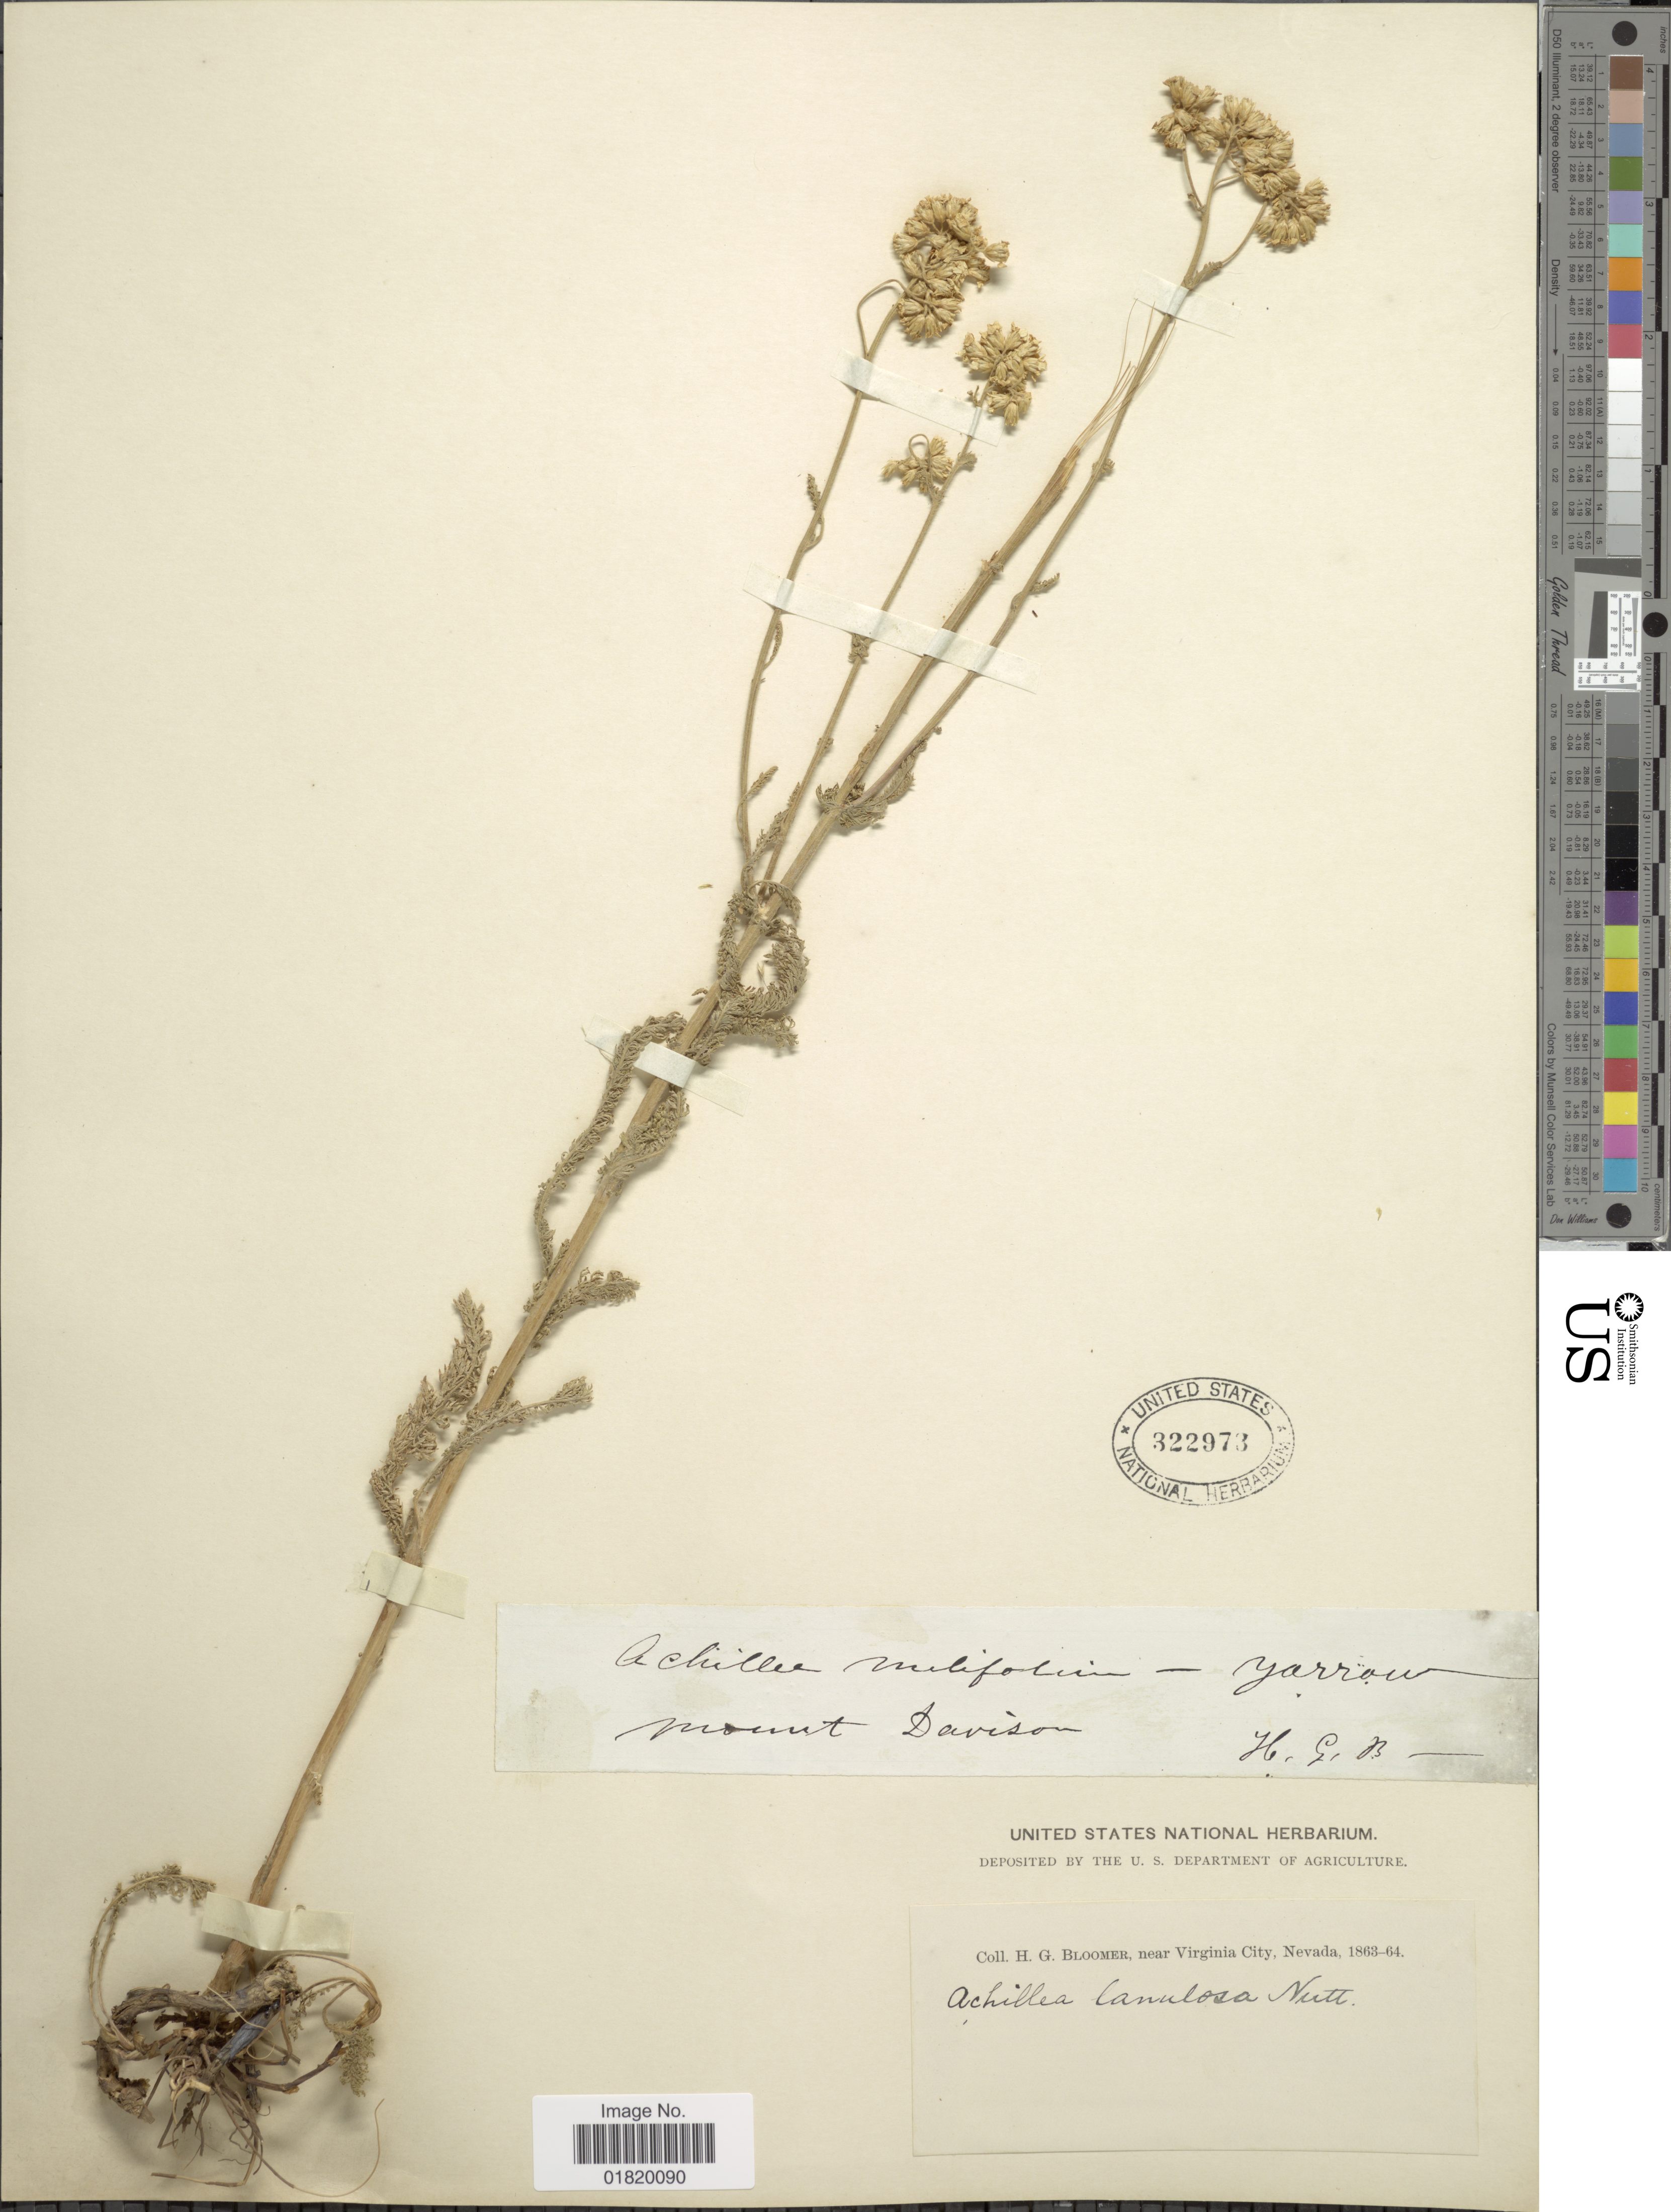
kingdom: Plantae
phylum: Tracheophyta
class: Magnoliopsida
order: Asterales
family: Asteraceae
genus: Achillea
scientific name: Achillea lanulosa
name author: Nutt.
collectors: H. Bloomer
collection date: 1863/1864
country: United States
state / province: Nevada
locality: Near Virginia City. Mount Davison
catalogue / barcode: US 322973